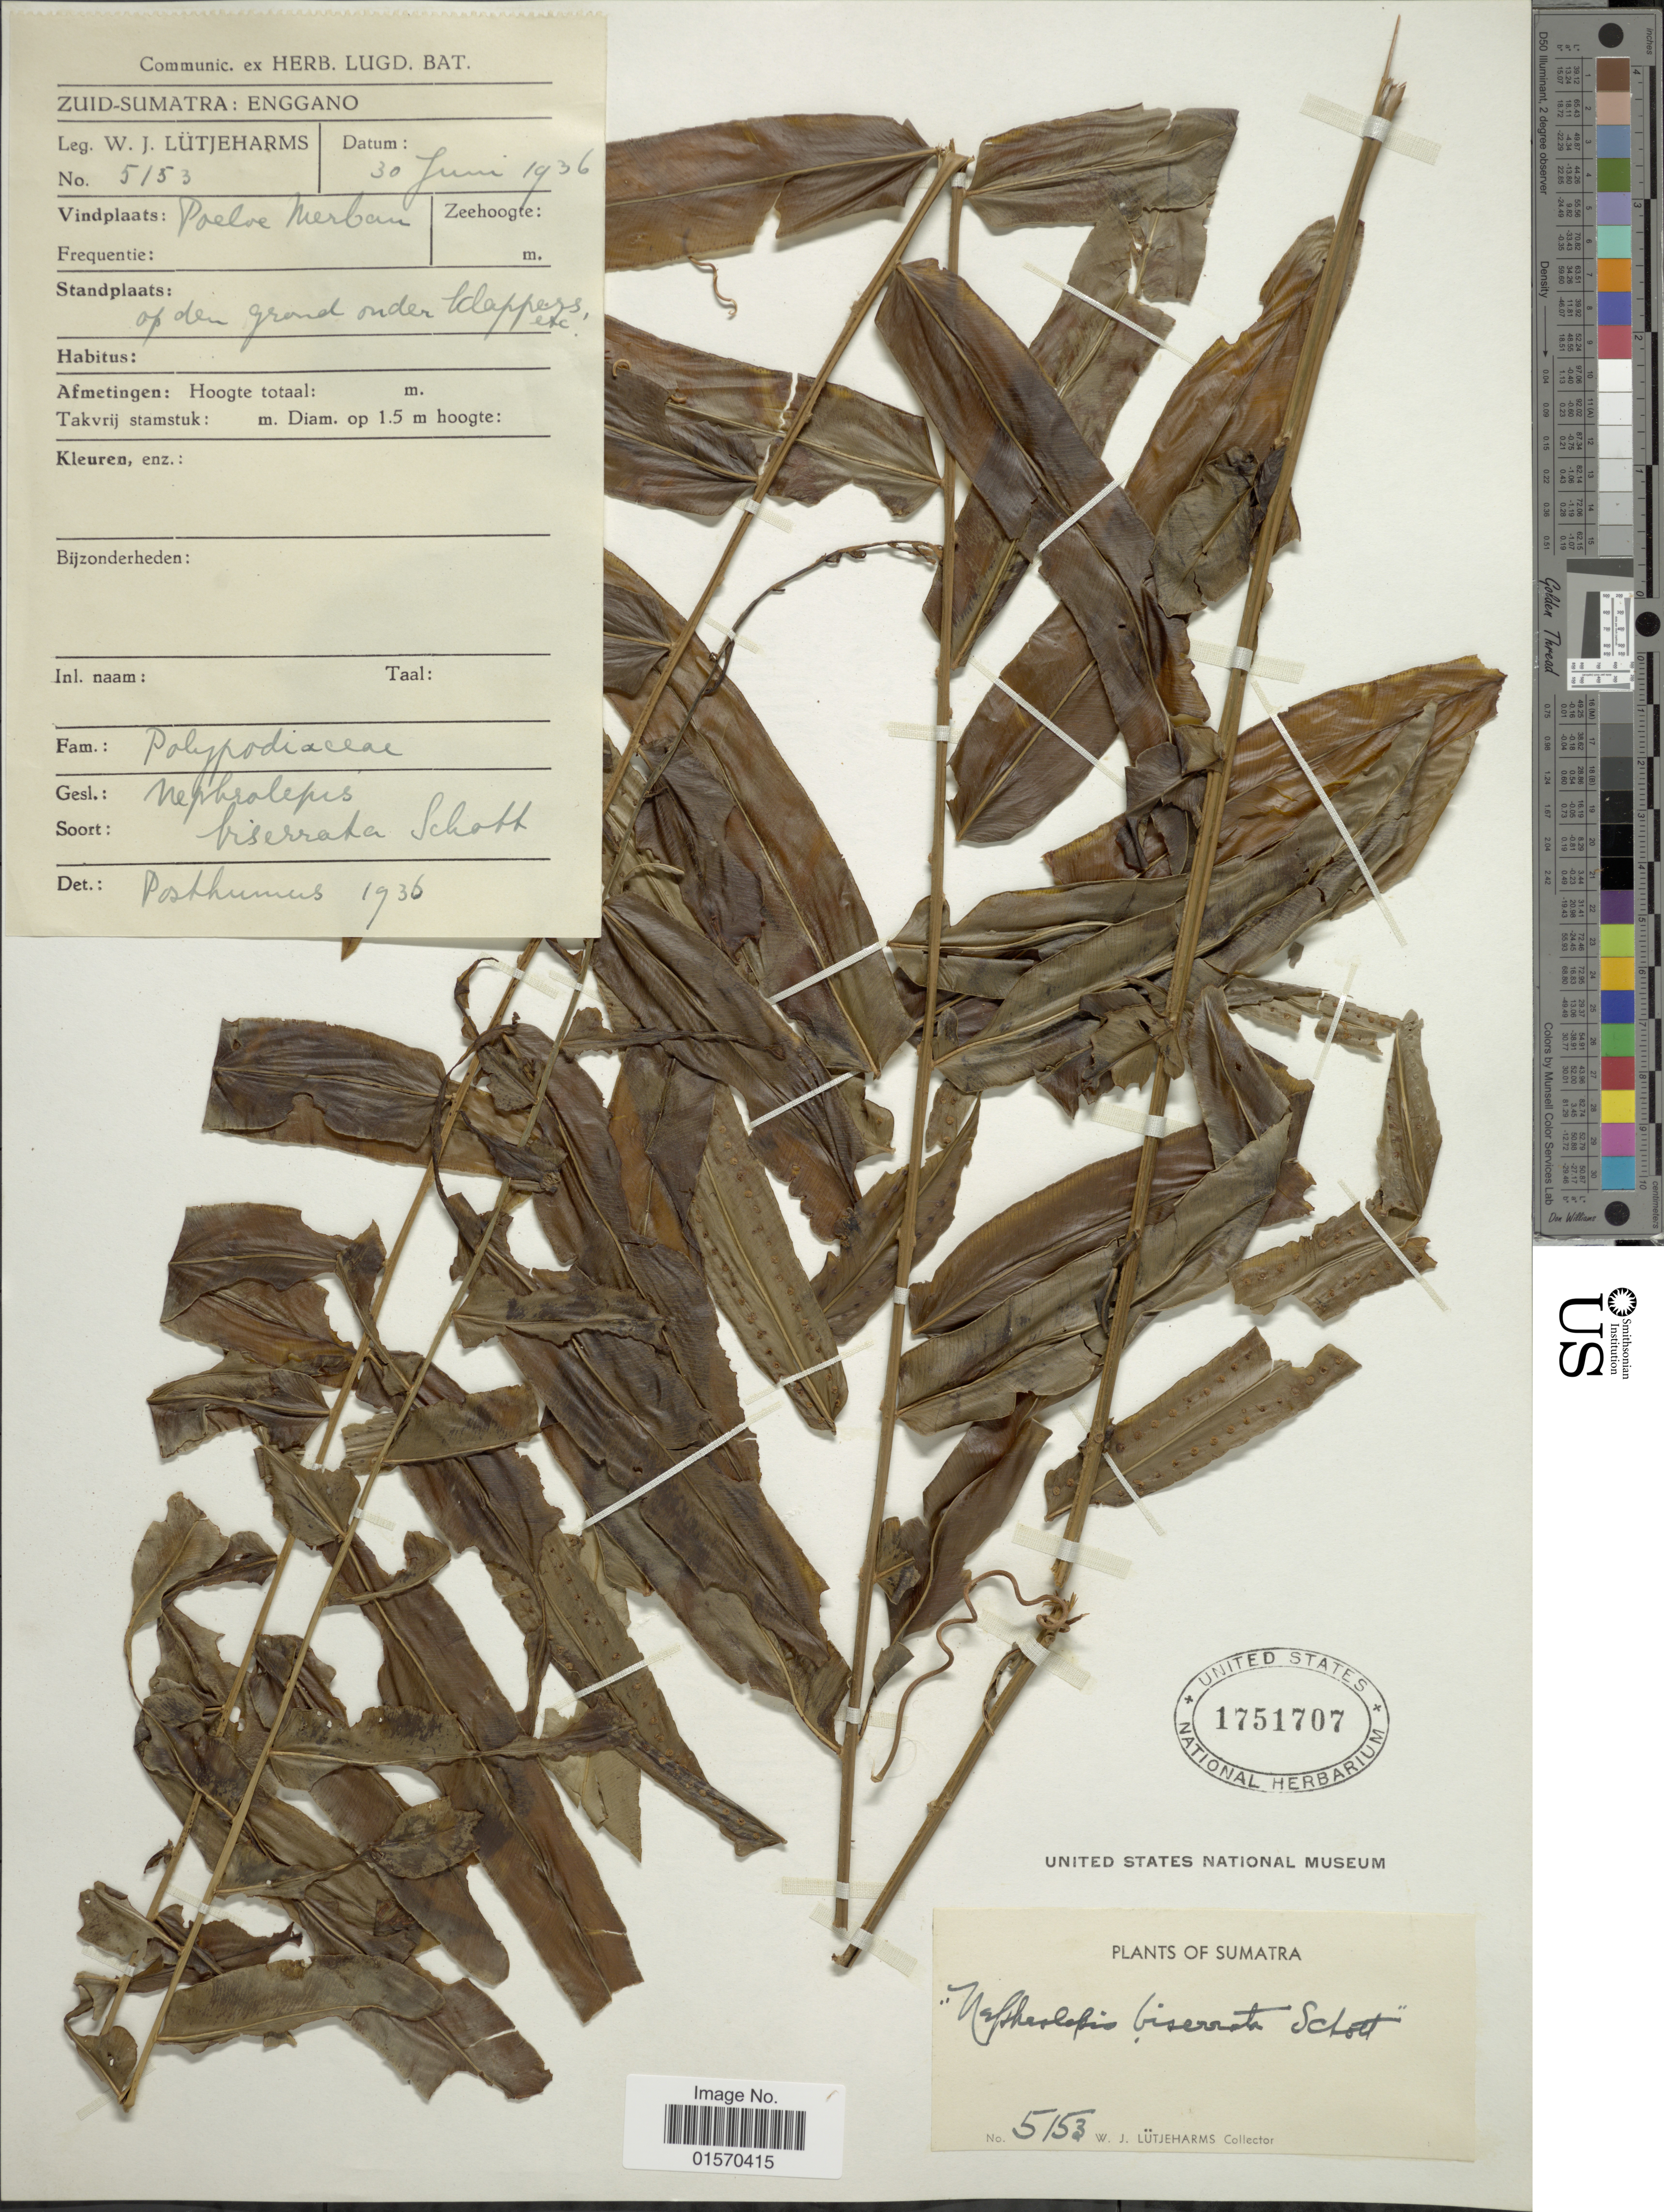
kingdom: Plantae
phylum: Tracheophyta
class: Polypodiopsida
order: Polypodiales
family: Nephrolepidaceae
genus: Nephrolepis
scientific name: Nephrolepis biserrata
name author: (Sw.) Schott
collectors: W. Lutjeharms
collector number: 5153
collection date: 1936-06-30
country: Indonesia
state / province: Sumatra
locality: Zuid-Sumatra: Enggano. Poeloe Nierban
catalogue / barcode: US 1751707